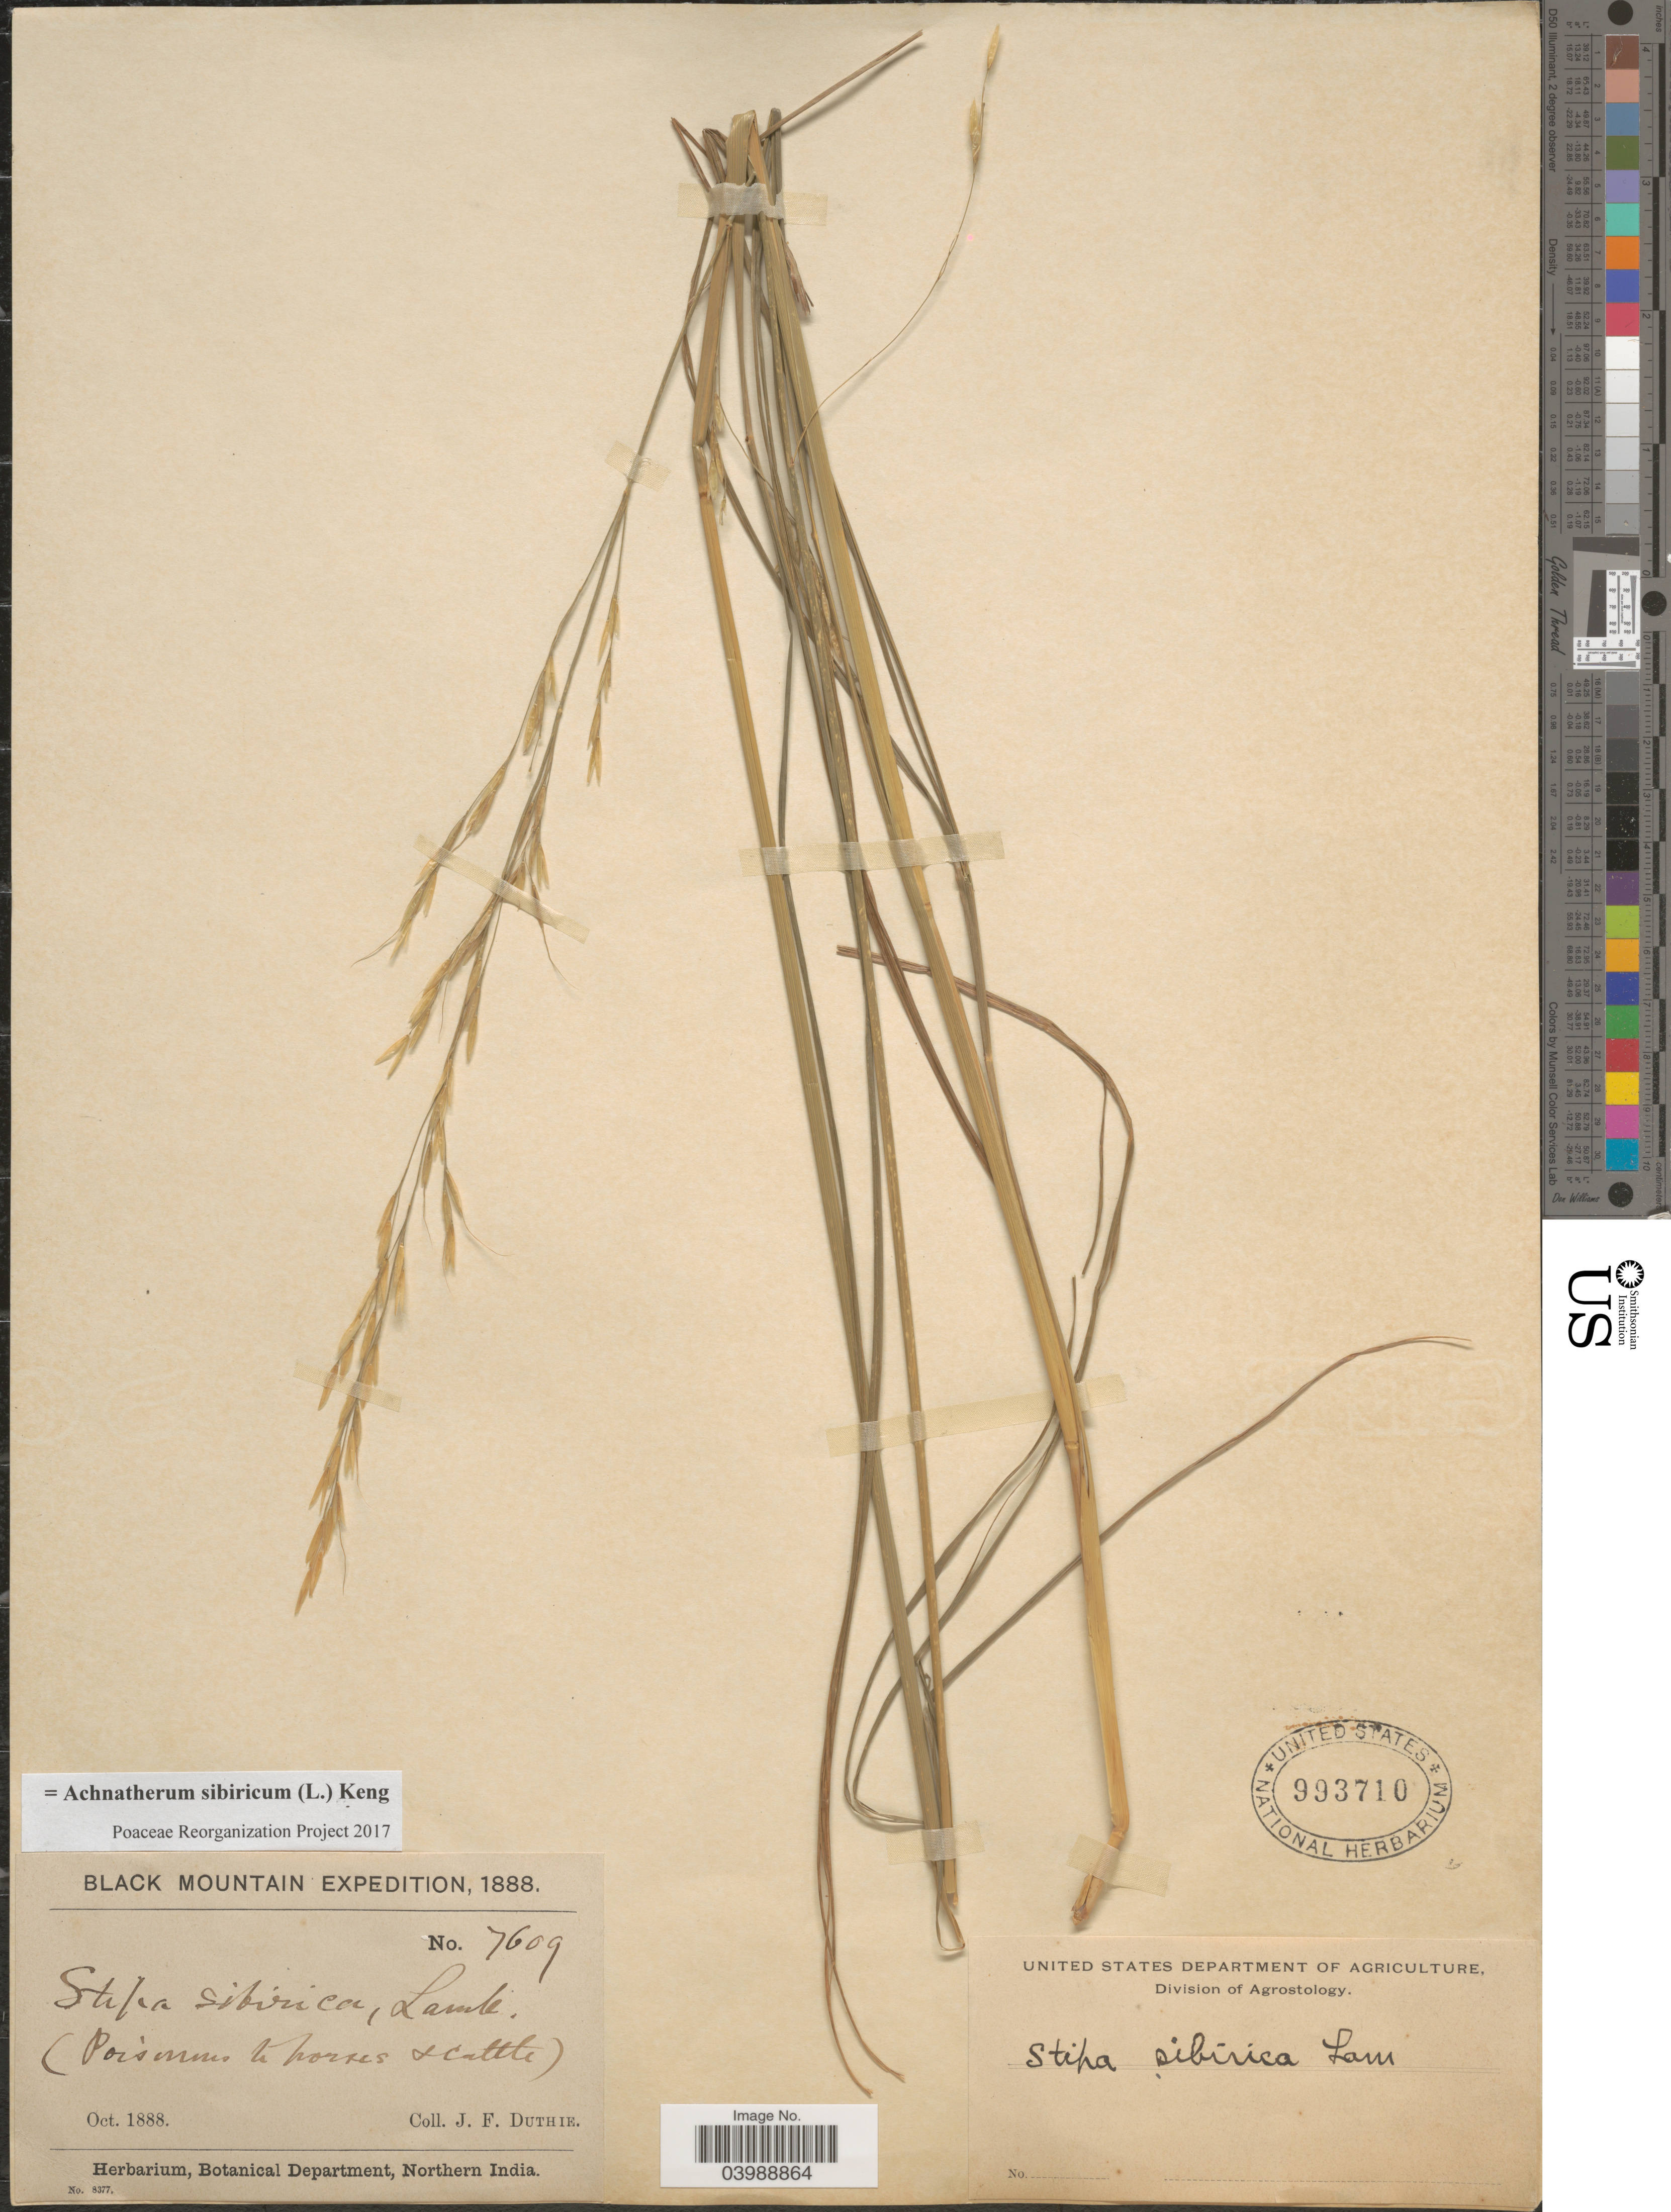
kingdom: Plantae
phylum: Tracheophyta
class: Liliopsida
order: Poales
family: Poaceae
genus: Achnatherum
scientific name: Achnatherum sibiricum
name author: (L.) Keng ex Tzvelev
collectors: J. F. Duthie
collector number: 7609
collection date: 1888-10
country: Bhutan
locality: Black Mountain.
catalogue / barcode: US 993710